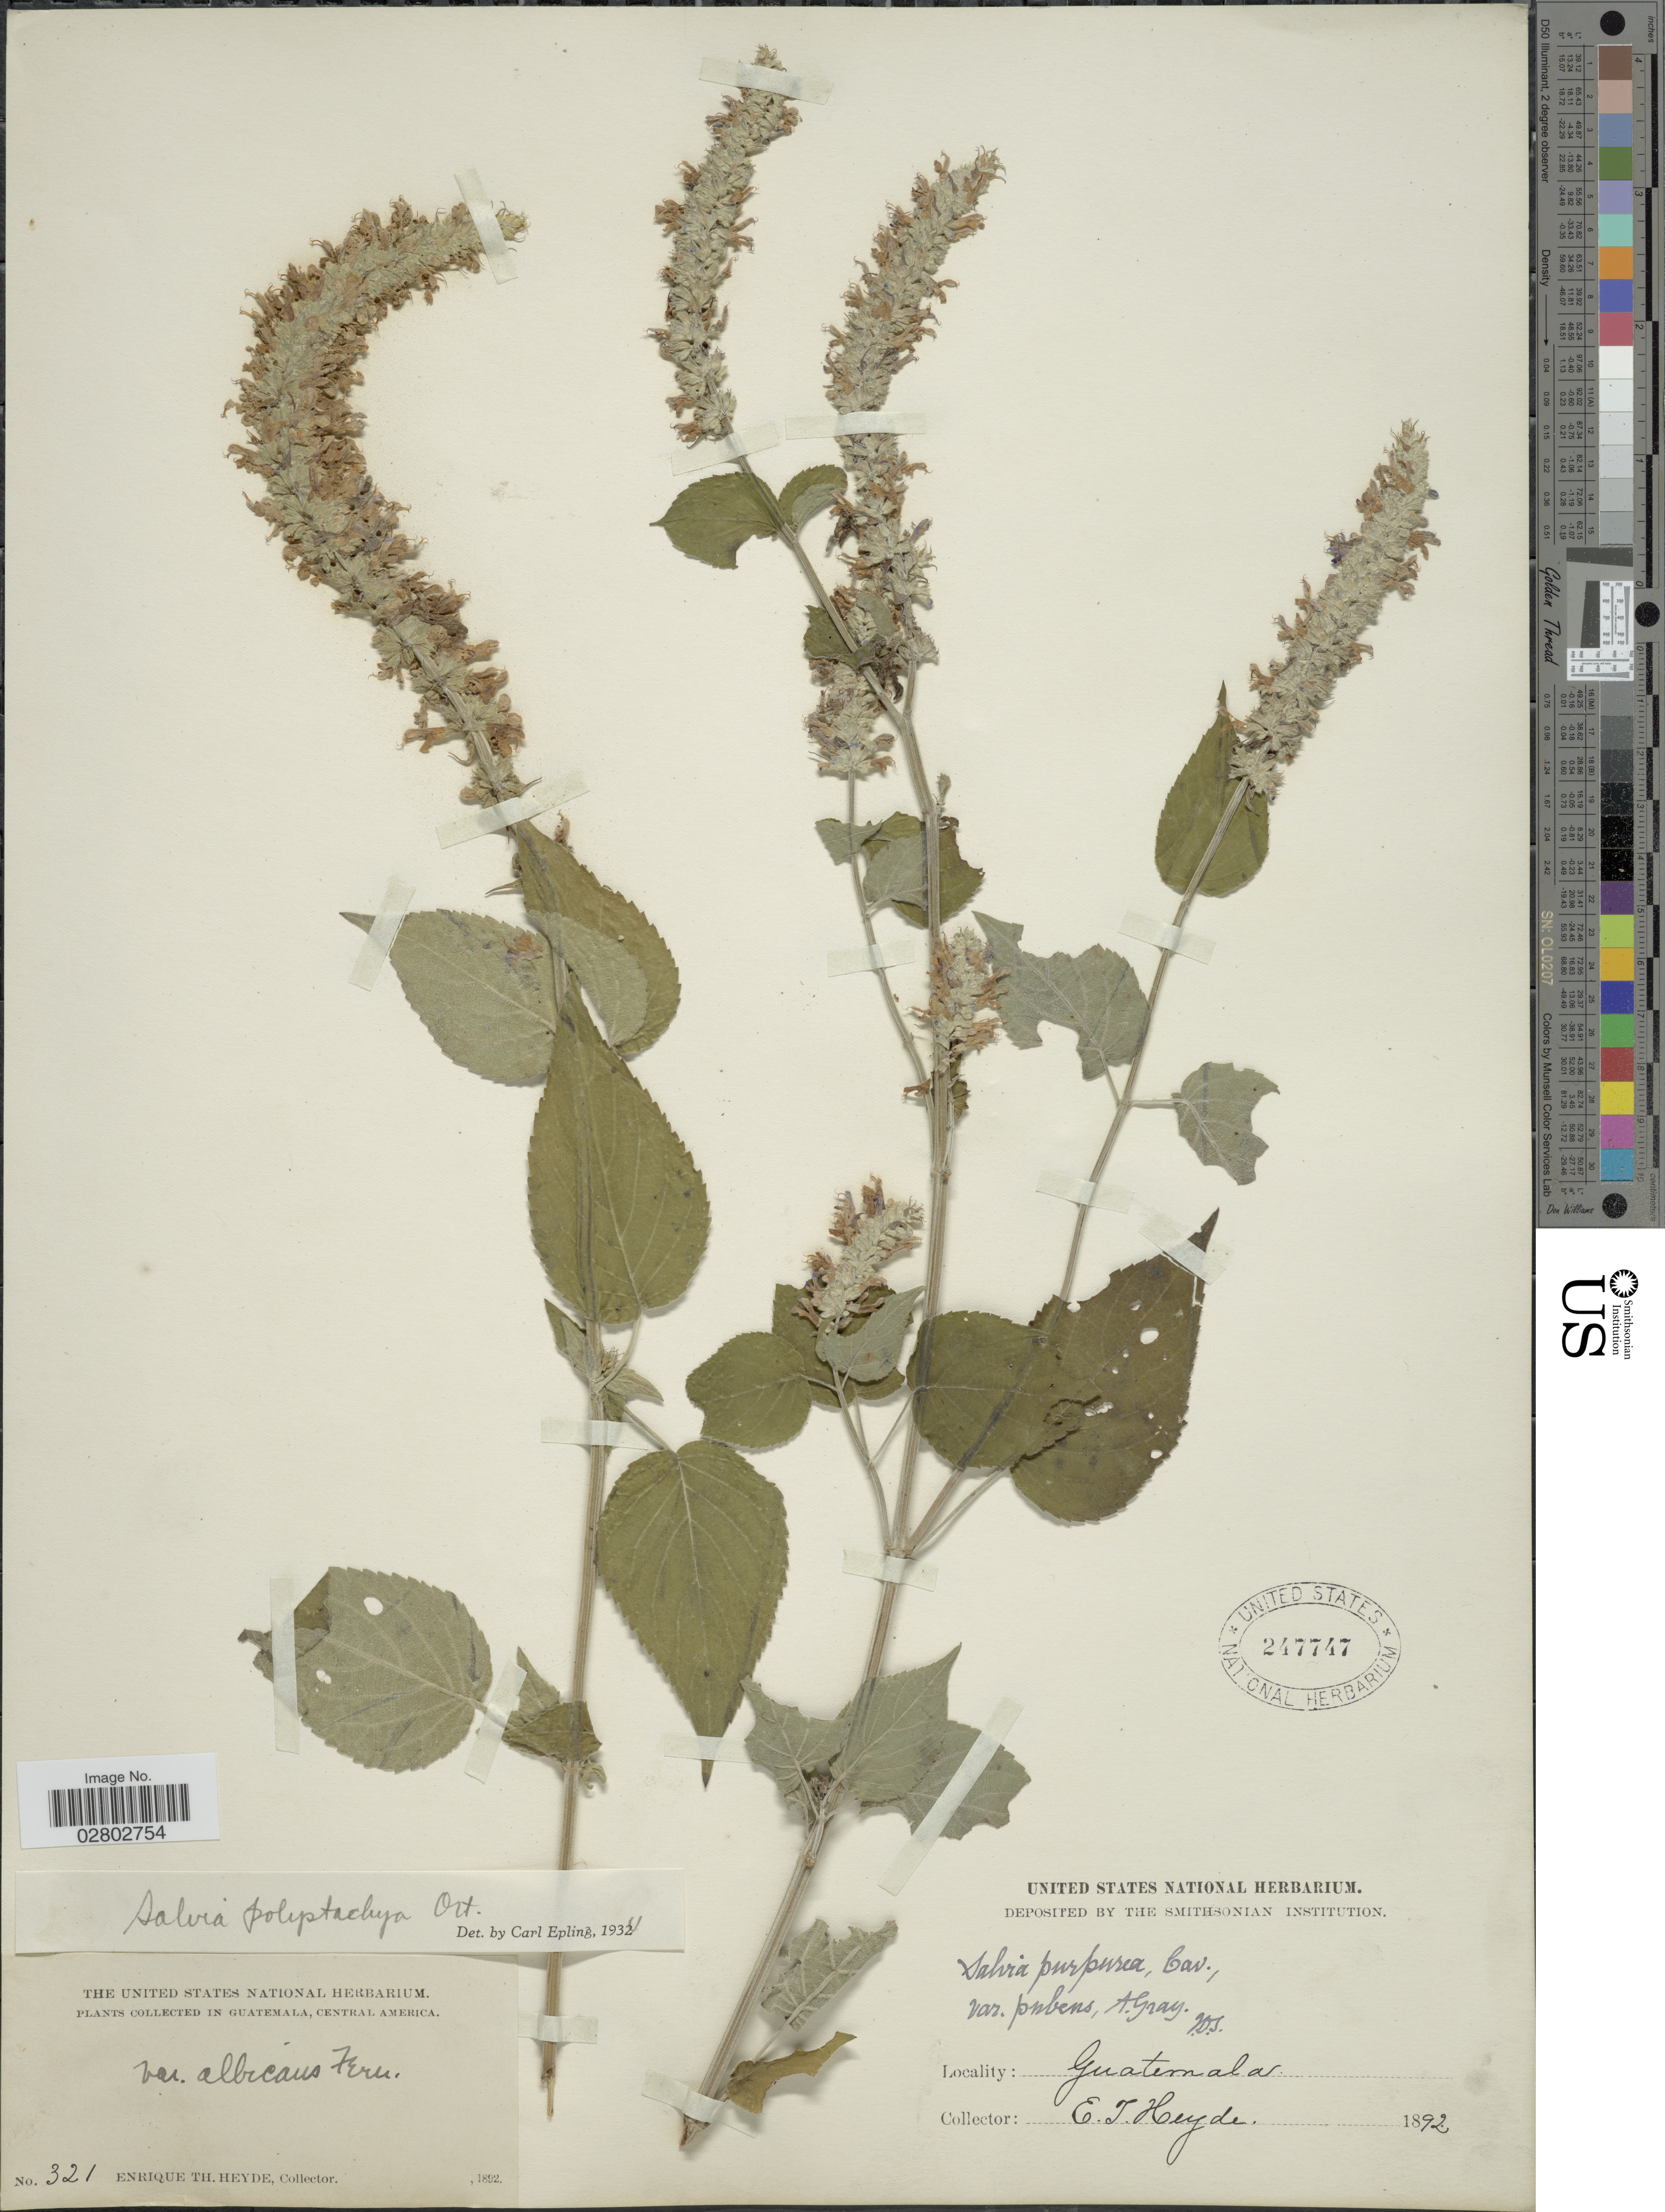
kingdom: Plantae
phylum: Tracheophyta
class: Magnoliopsida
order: Lamiales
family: Lamiaceae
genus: Salvia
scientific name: Salvia polystachya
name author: Cav.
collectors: E. T. Heyde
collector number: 321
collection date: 1892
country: Guatemala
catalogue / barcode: US 247747